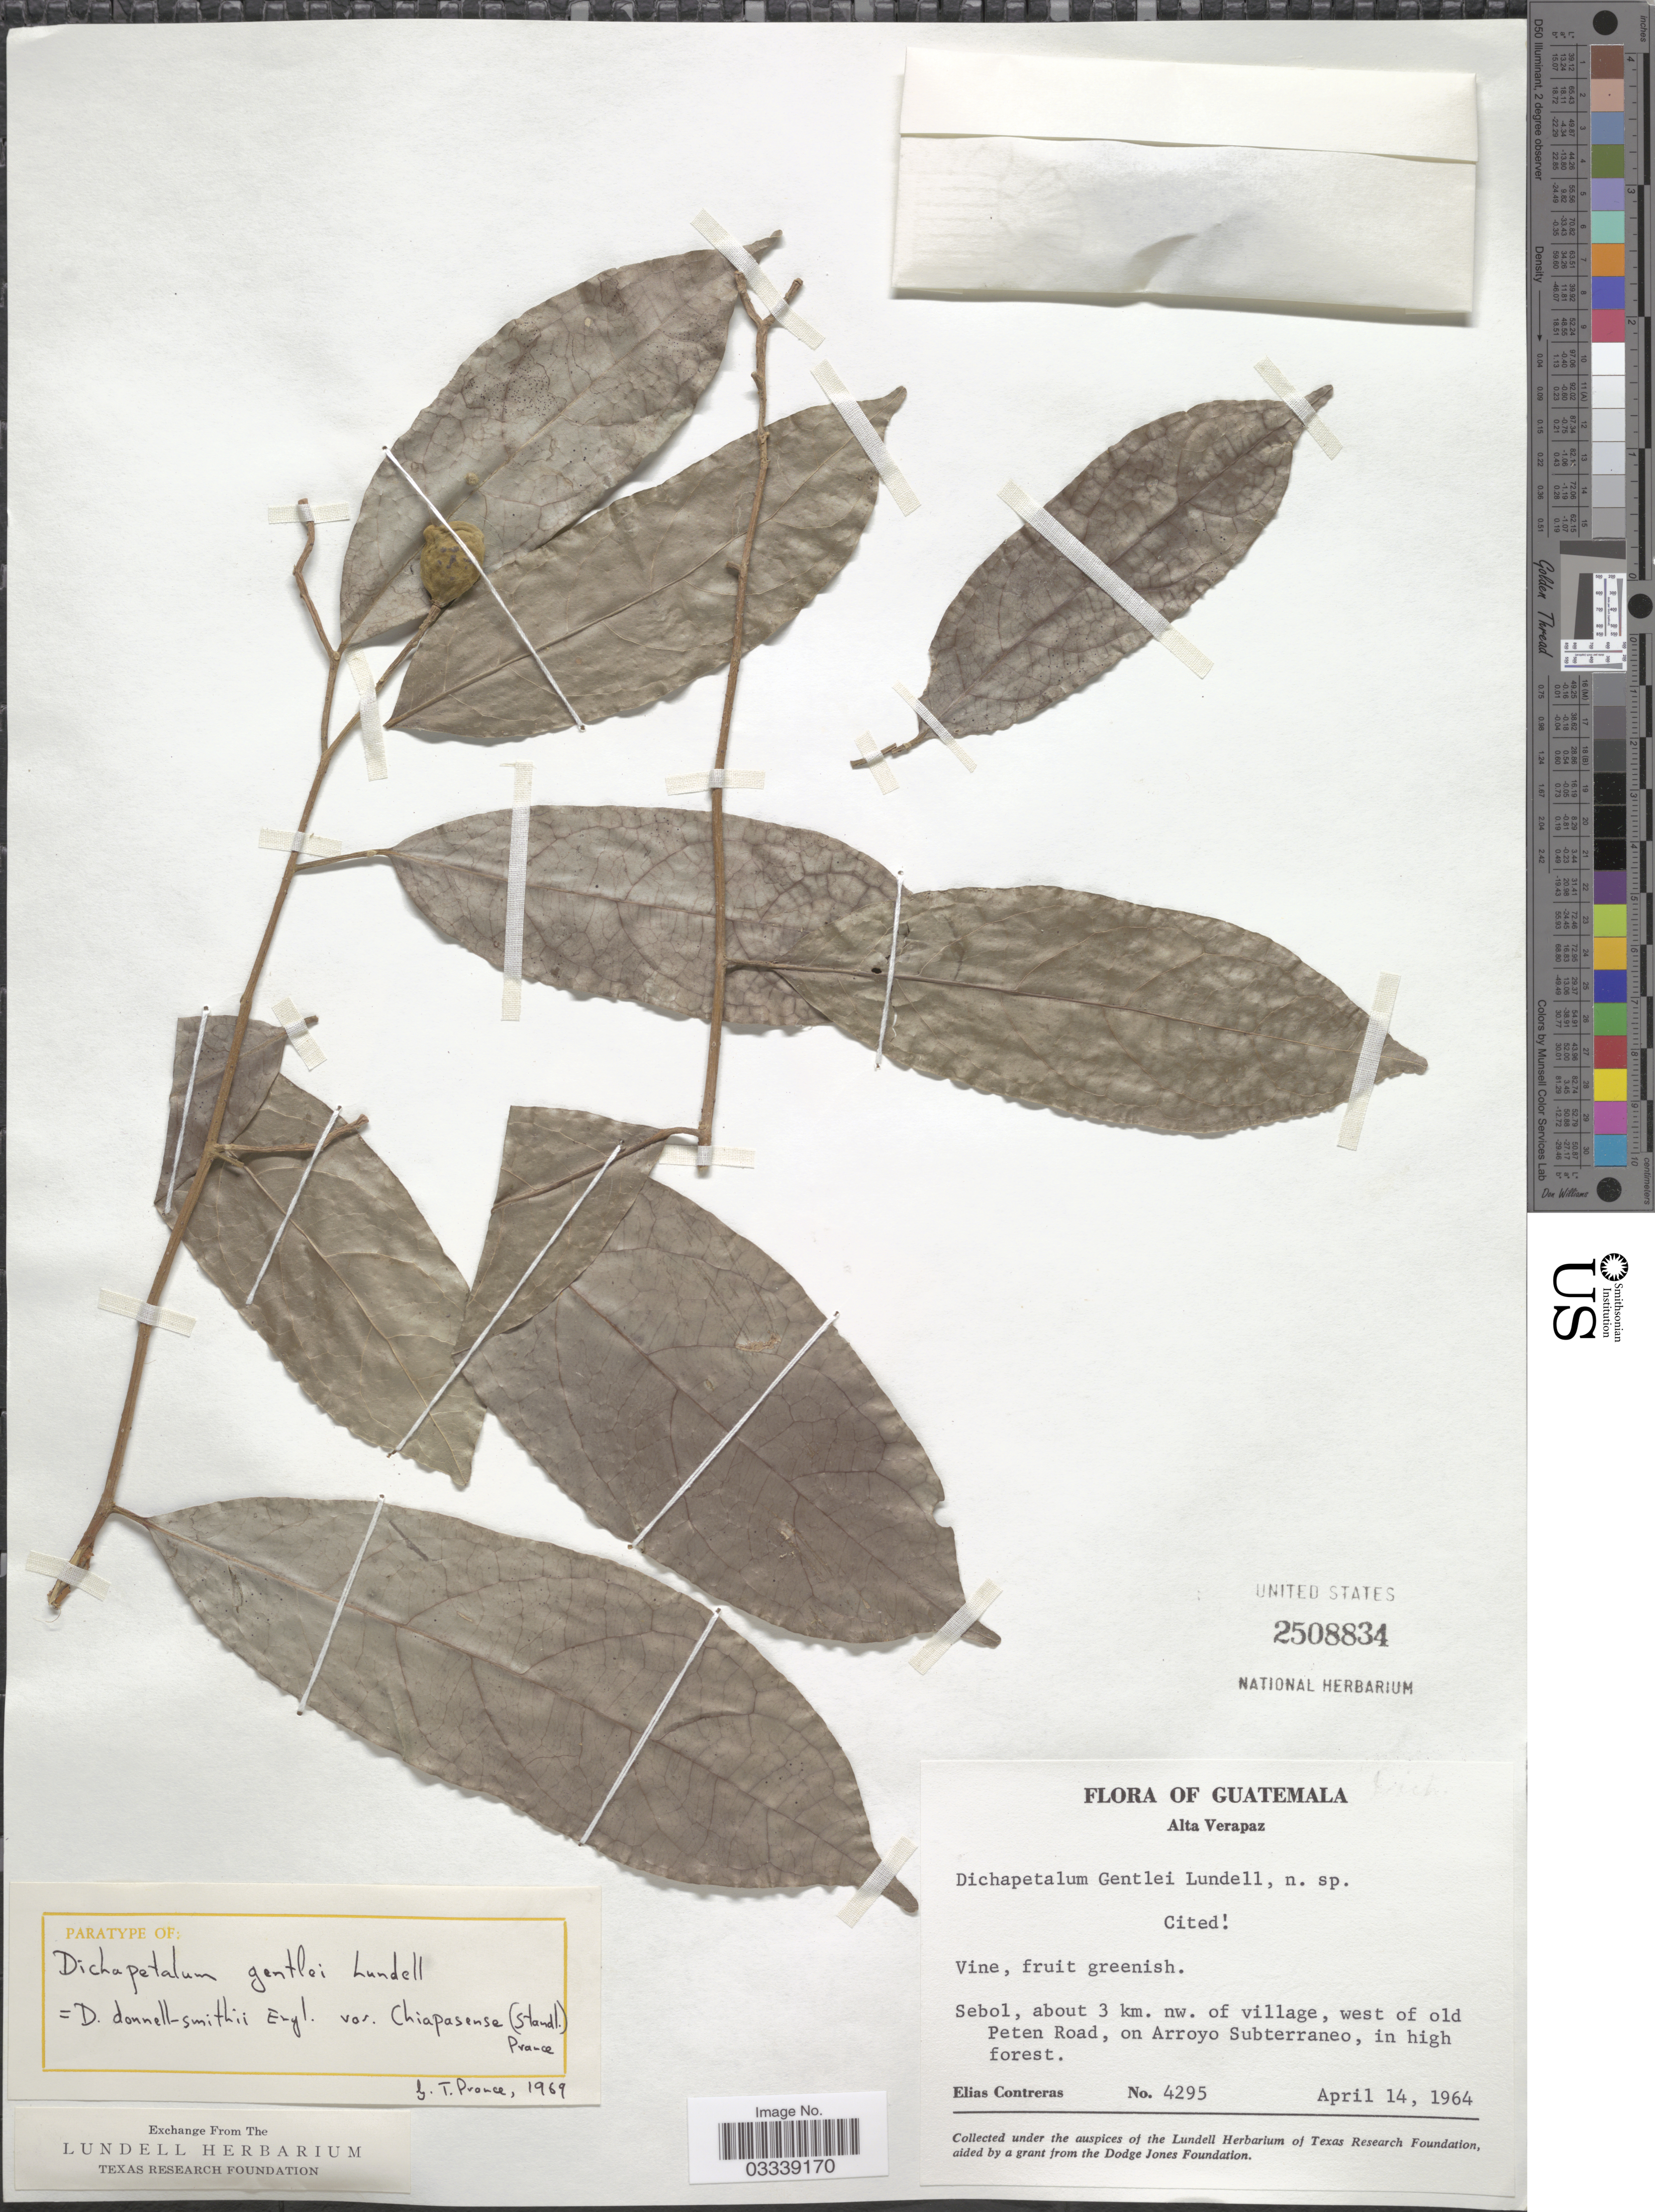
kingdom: Plantae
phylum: Tracheophyta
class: Magnoliopsida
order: Malpighiales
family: Dichapetalaceae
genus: Dichapetalum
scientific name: Dichapetalum donnell-smithii var. donnell-smithii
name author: Engl.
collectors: E. Contreras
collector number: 4295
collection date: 1964-04-14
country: Guatemala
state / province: Alta Verapaz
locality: Sebol, about 3 km. nw. of village, west of old Peten Road, on Arroyo Subterraneo.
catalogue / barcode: US 2508834